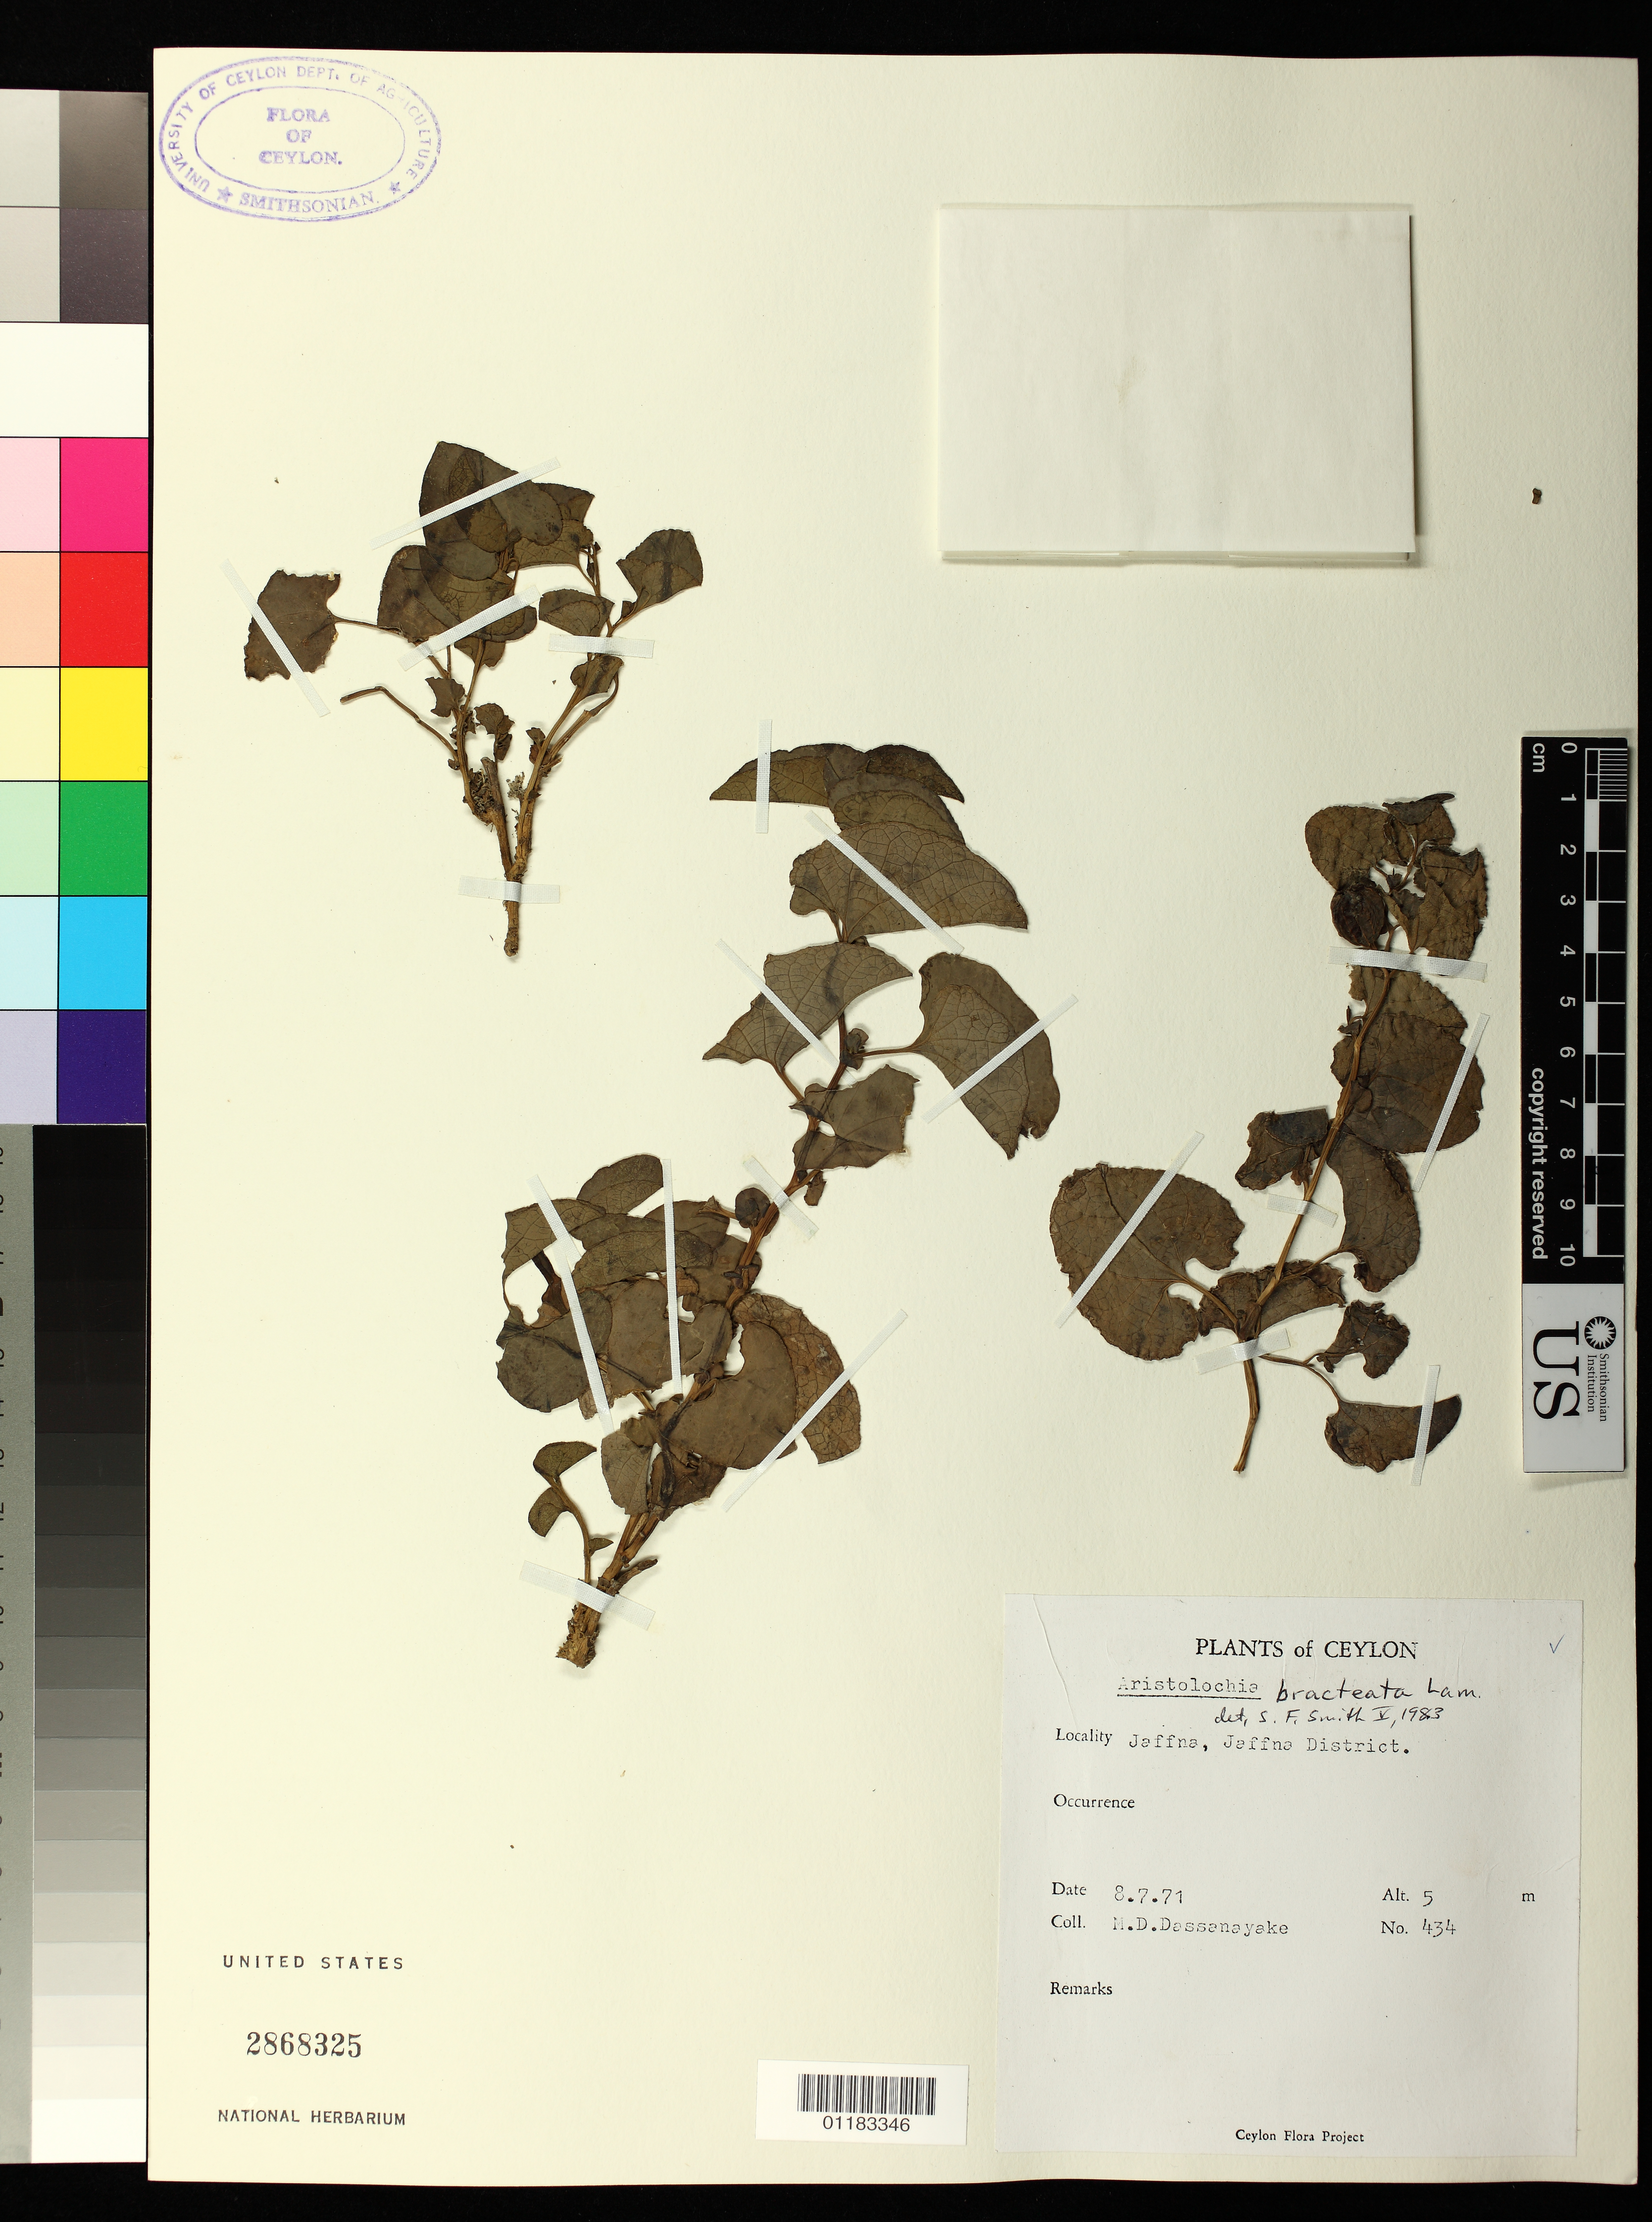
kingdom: Plantae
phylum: Tracheophyta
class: Magnoliopsida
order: Piperales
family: Aristolochiaceae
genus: Aristolochia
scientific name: Aristolochia bracteolata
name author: Lam.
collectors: M. Dassanayake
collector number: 434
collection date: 1971-08-07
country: Sri Lanka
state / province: Northern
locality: Jaffna, Jaffna District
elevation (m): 5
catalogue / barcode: US 2868325